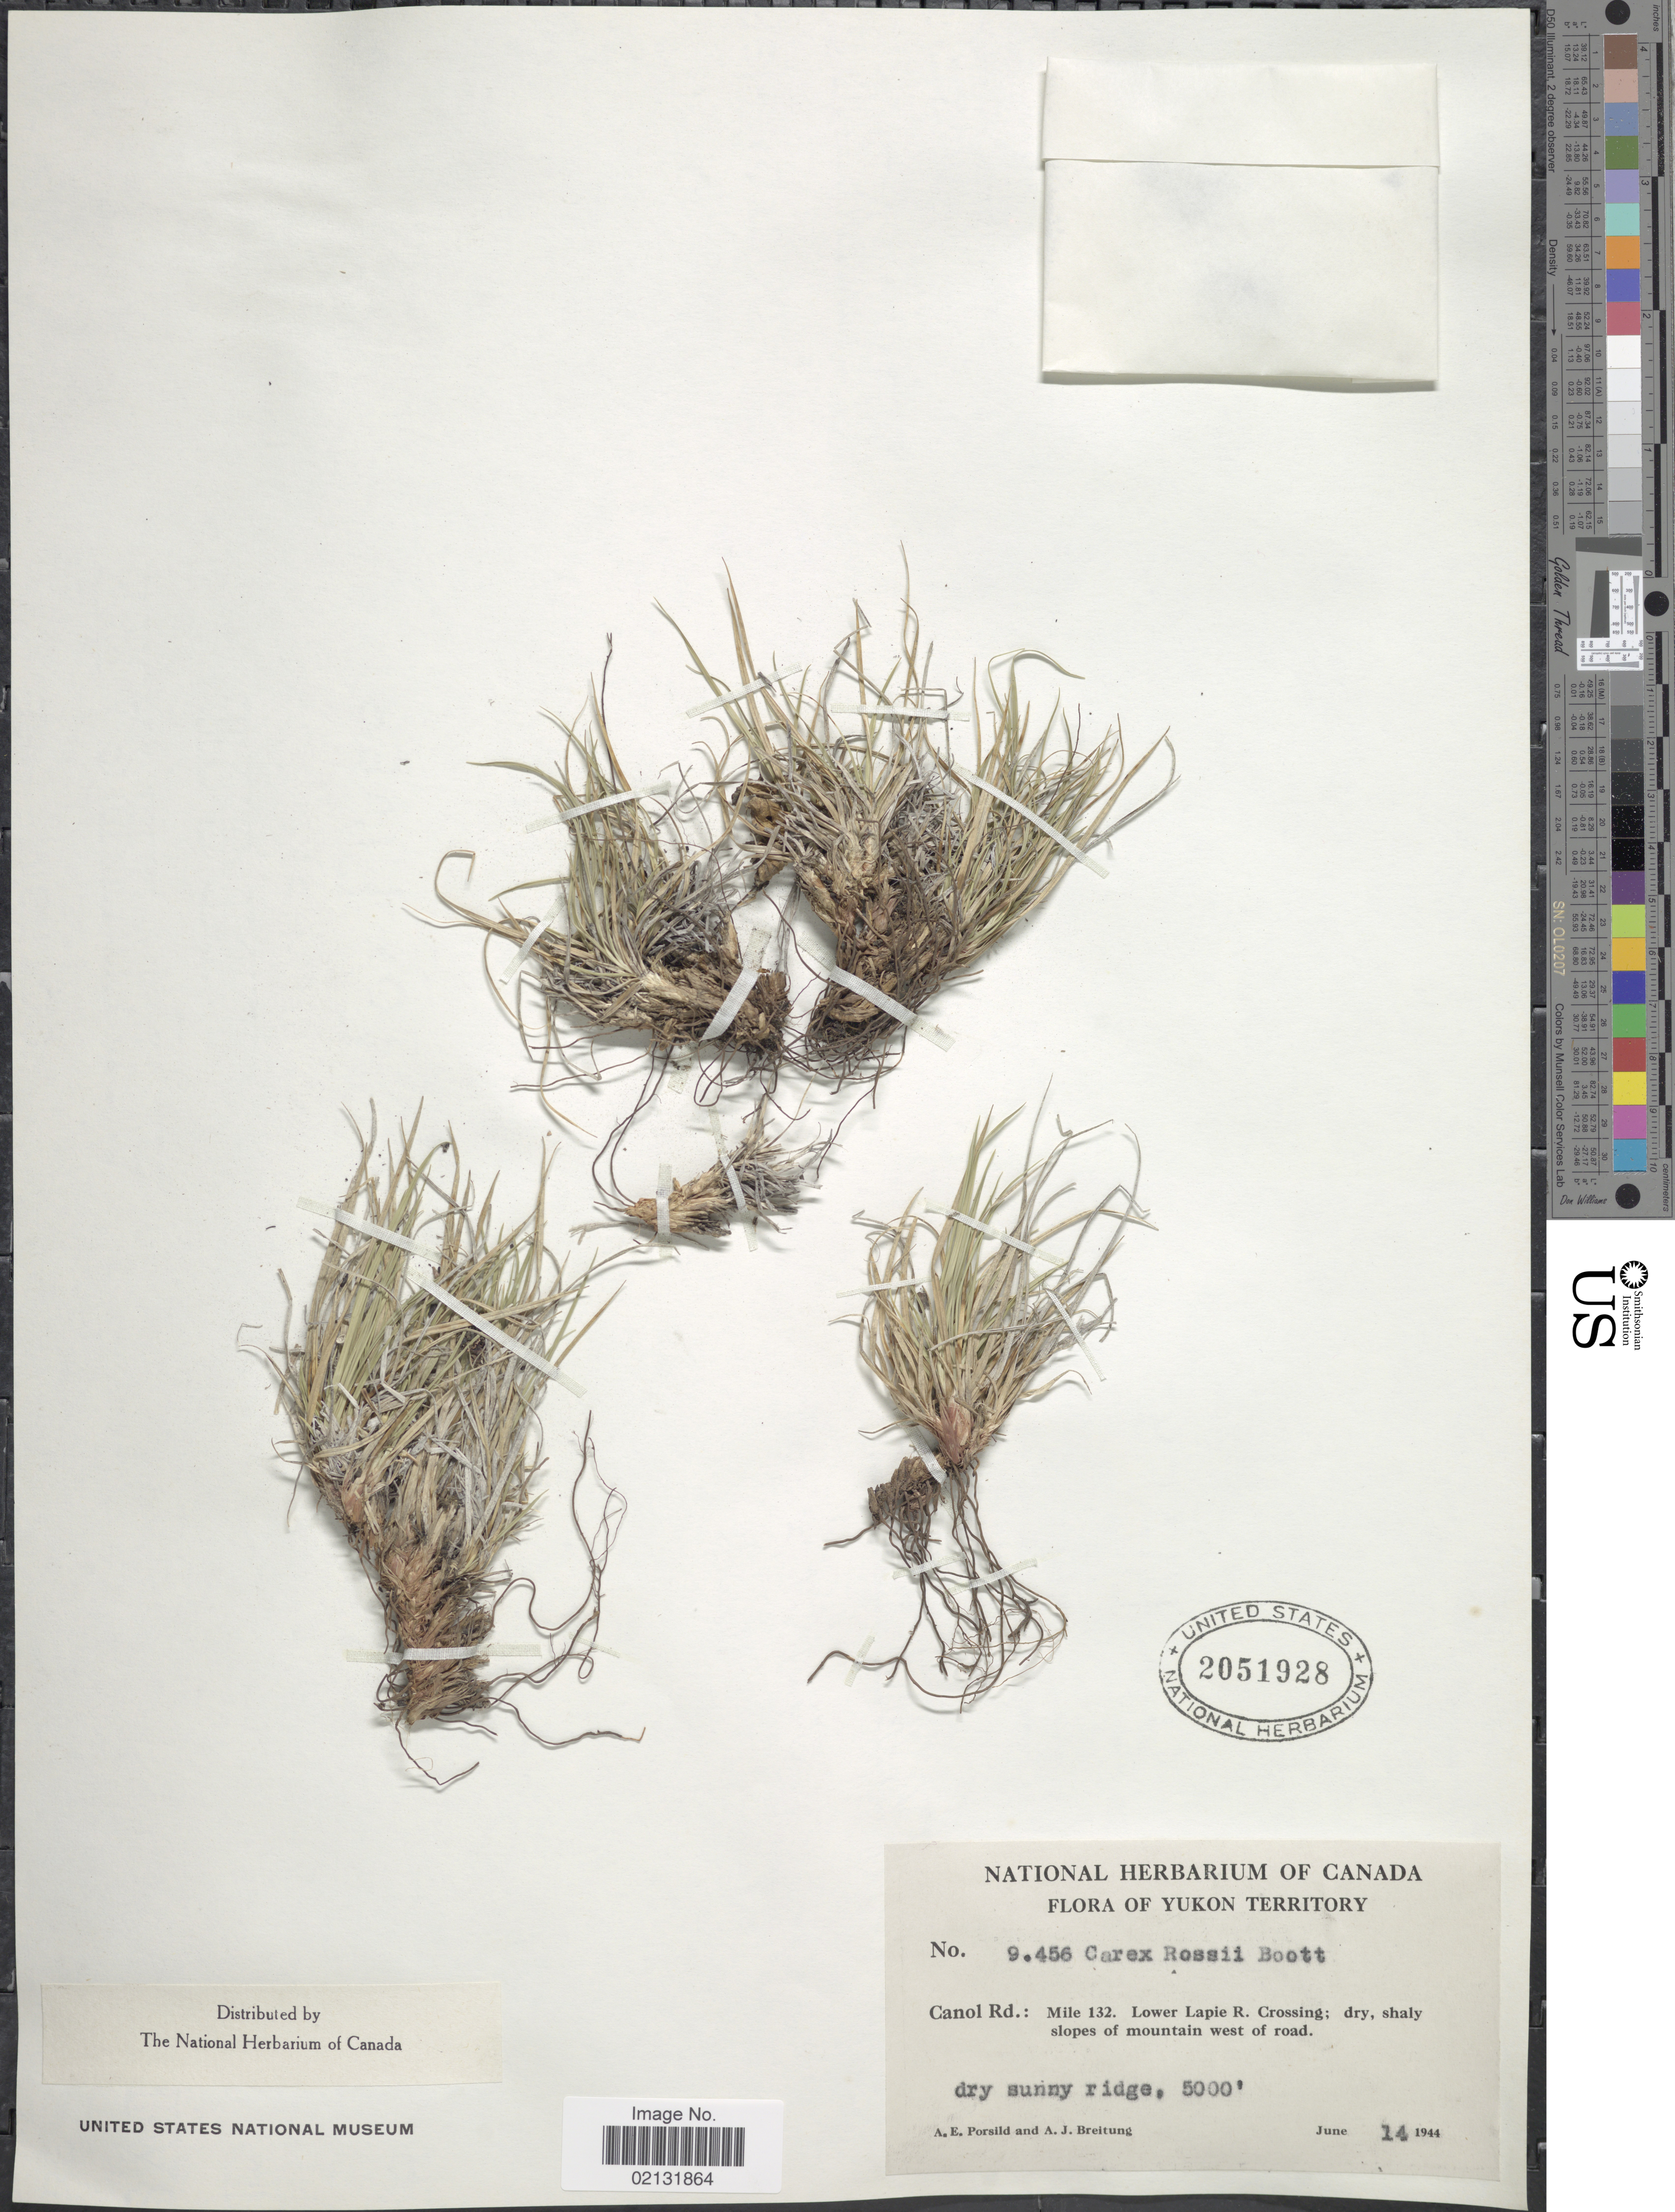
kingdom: Plantae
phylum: Tracheophyta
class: Liliopsida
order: Poales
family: Cyperaceae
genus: Carex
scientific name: Carex rossii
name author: Boott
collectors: A. E. Porsild & A. Breitung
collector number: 9456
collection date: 1944-06-14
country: Canada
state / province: Yukon Territory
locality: Yukon Territory. Canol Rd.: Mile 132. Lower Lapie R. Crossing; dry shaly slopes of mountain west of road.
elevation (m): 1524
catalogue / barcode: US 2051928